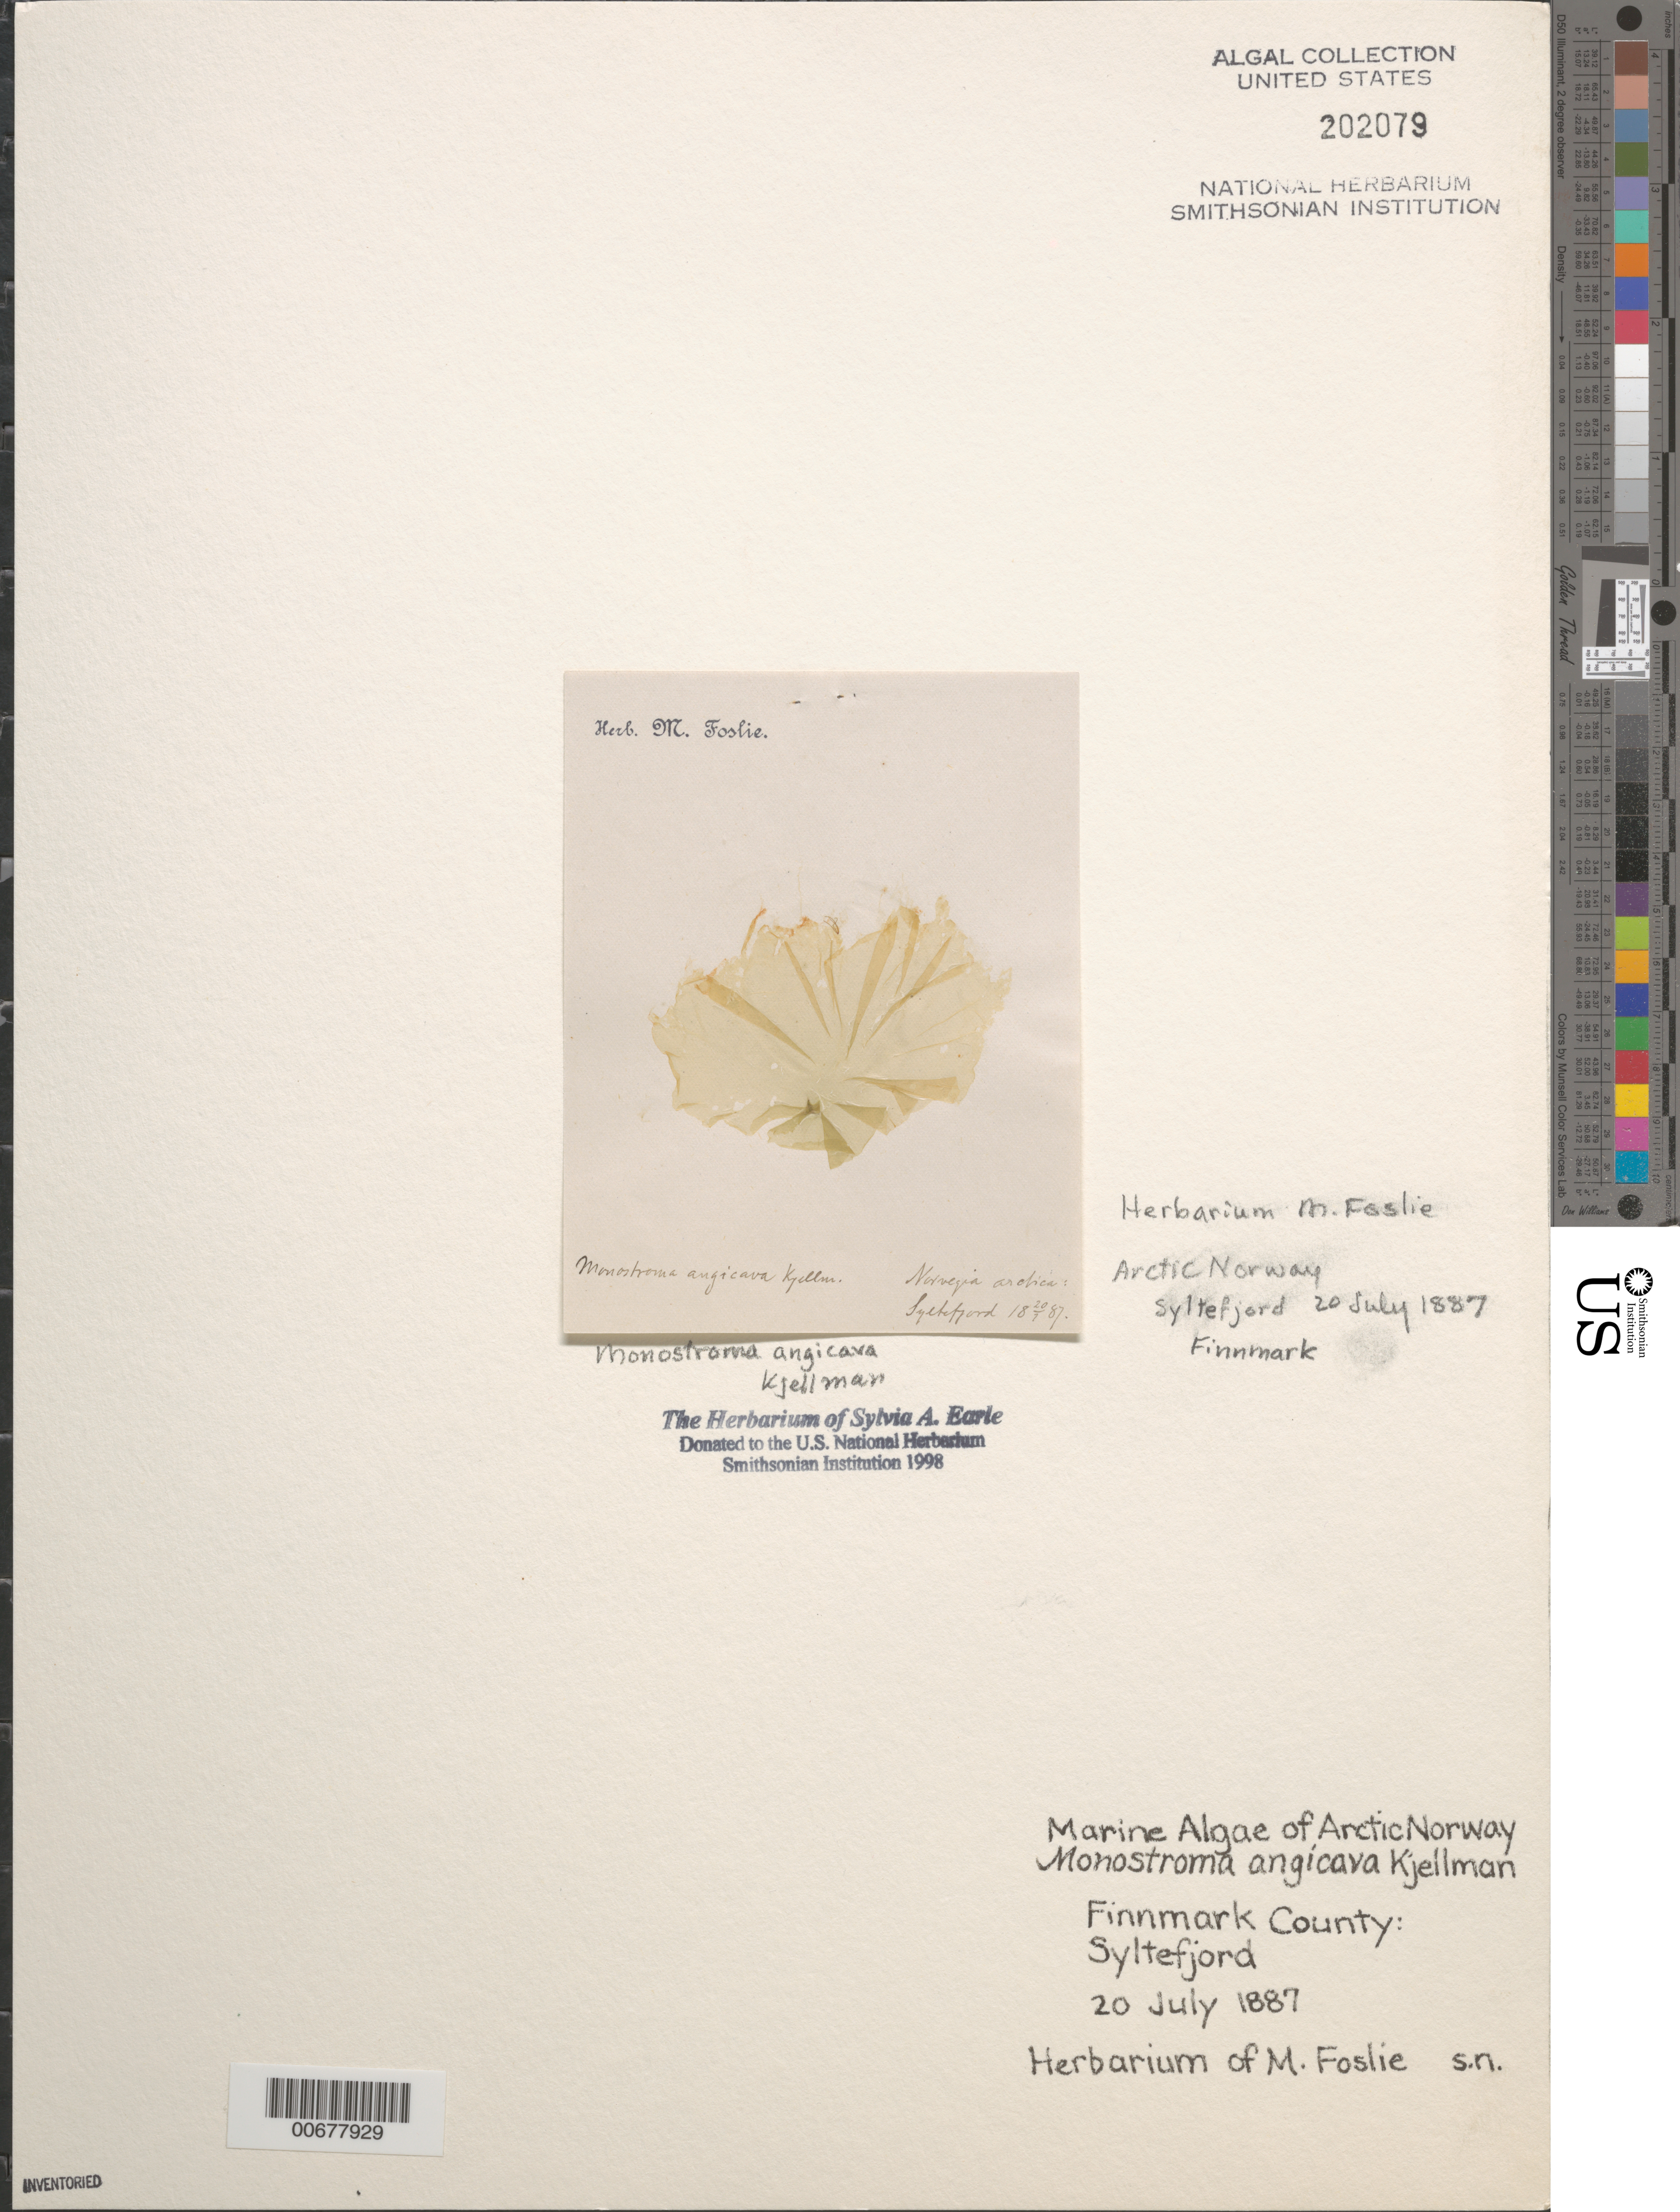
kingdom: Plantae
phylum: Chlorophyta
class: Ulvophyceae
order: Ulvales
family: Monostromataceae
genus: Monostroma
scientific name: Monostroma angicava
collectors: M. Foslie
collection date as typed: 20 Jul 1887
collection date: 1887-07-20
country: Norway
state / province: Finnmark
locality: Syltefjord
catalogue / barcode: US 202079